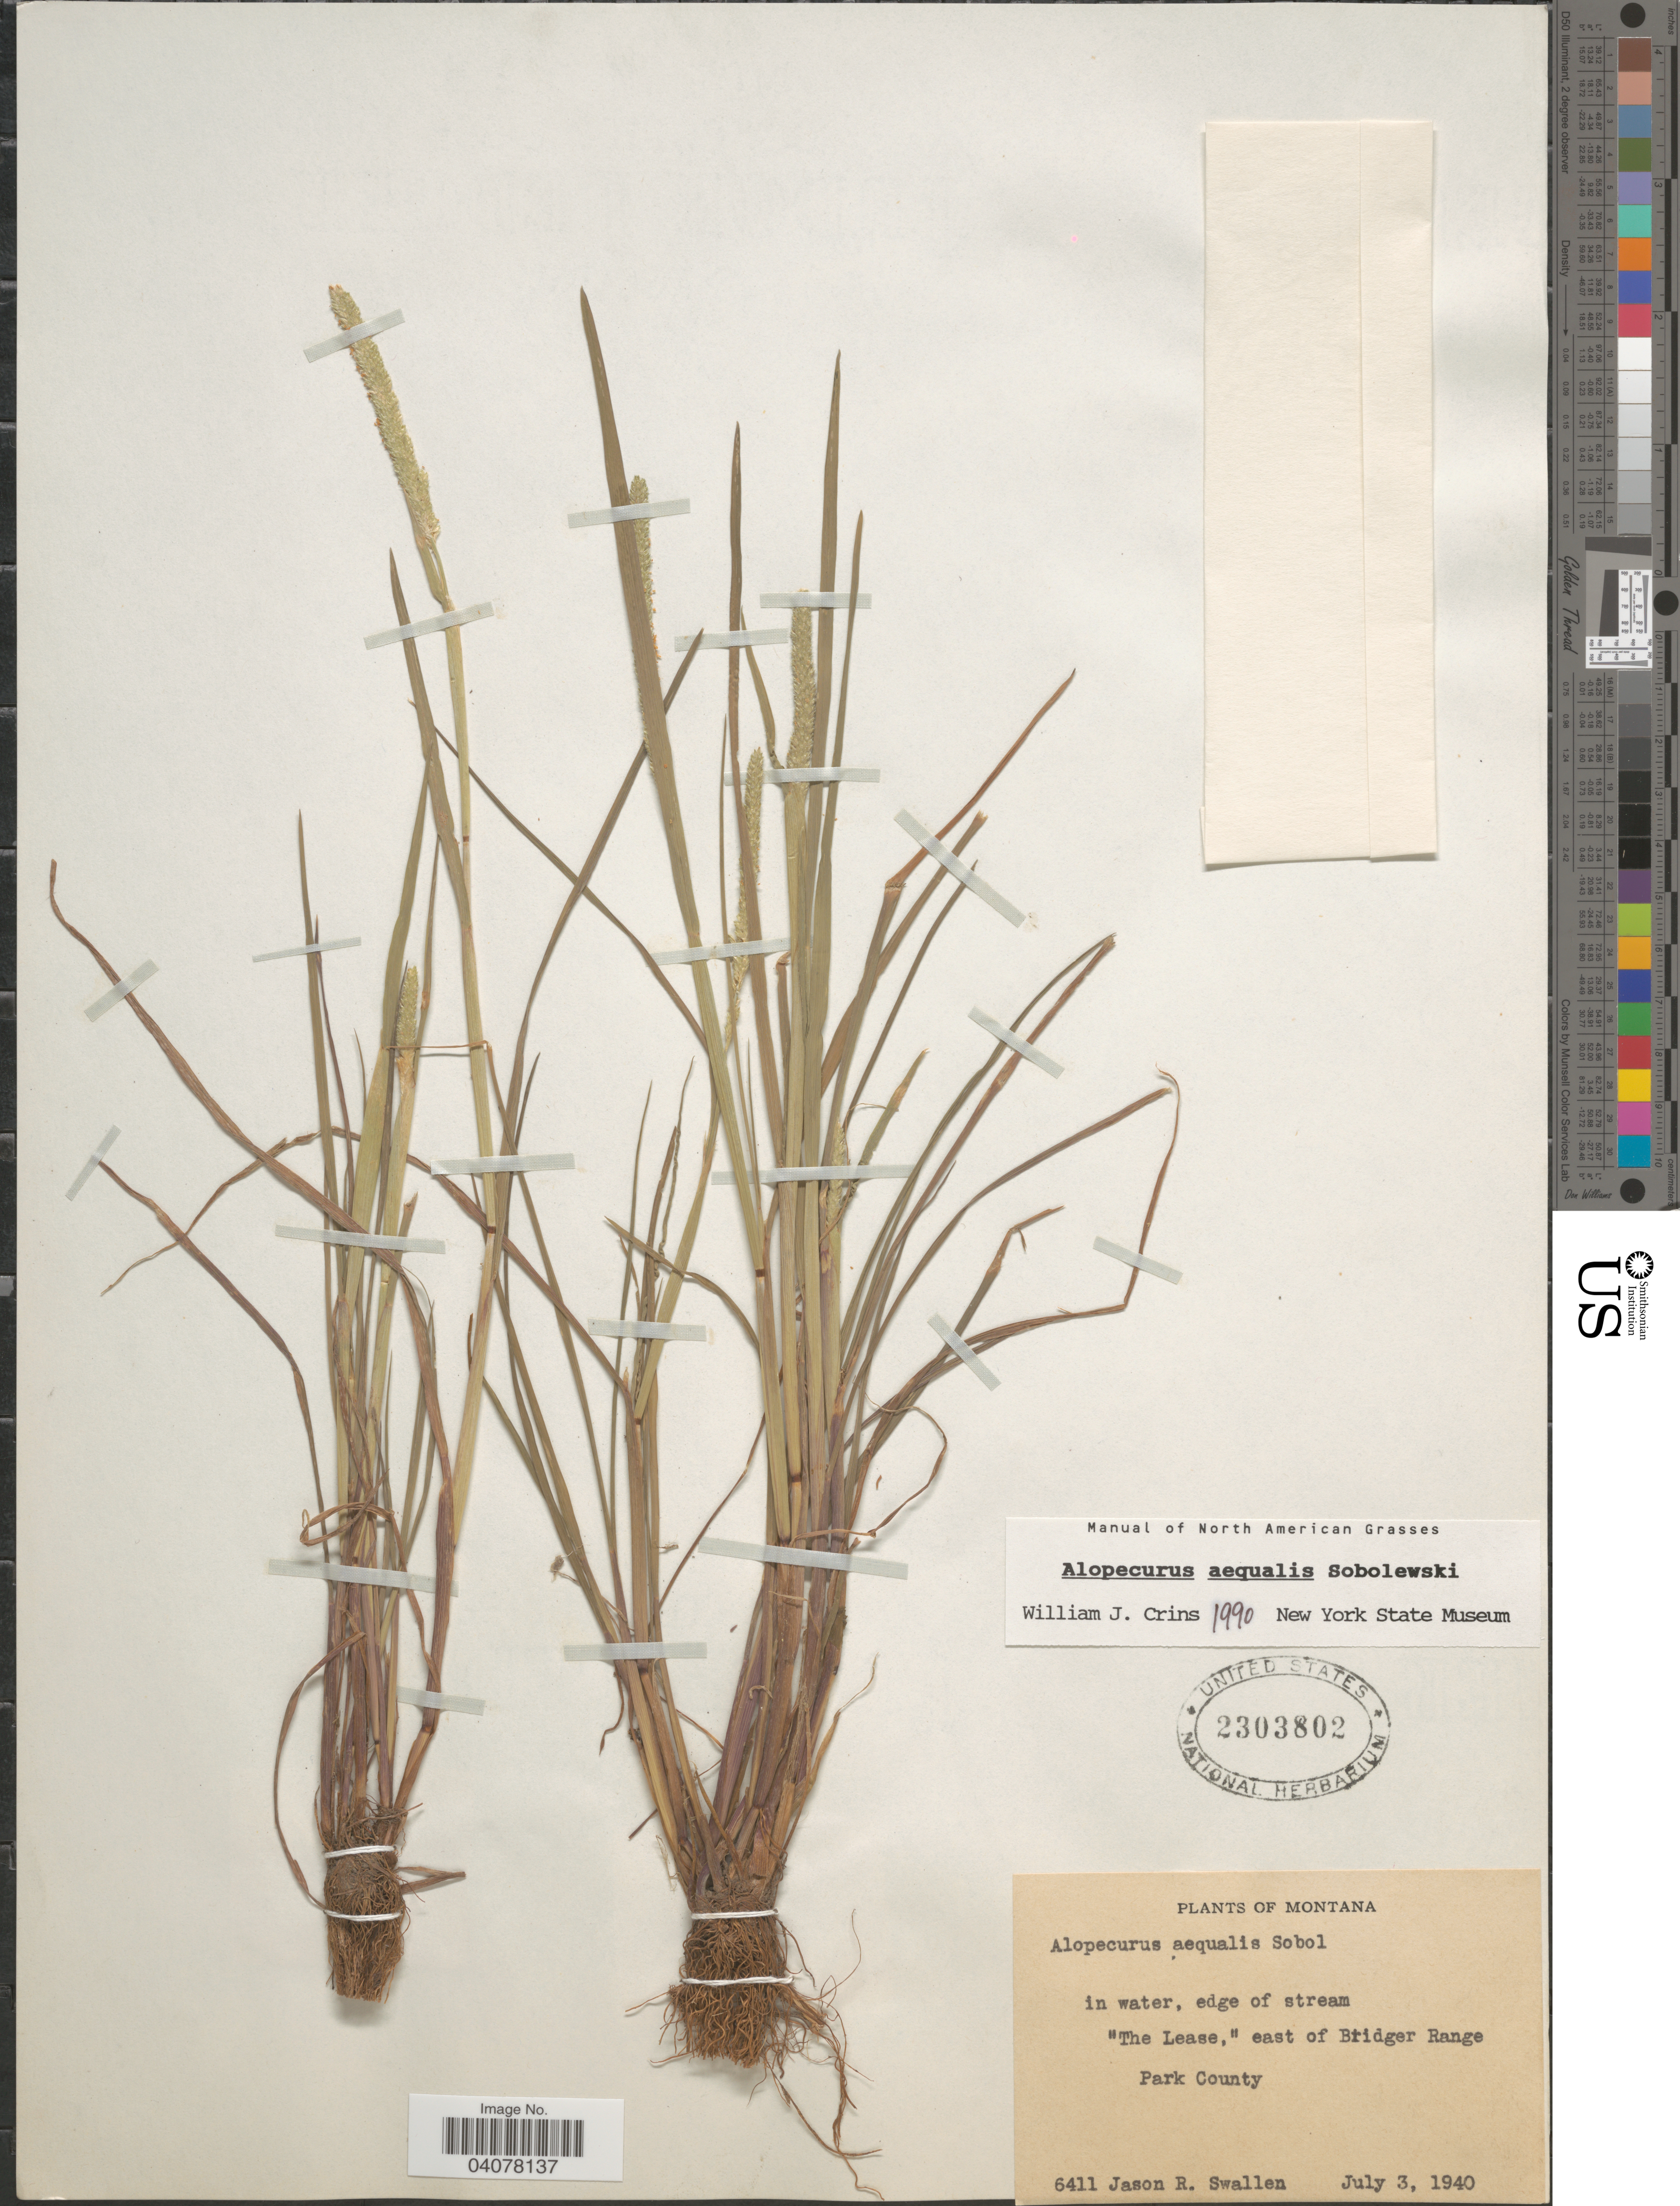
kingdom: Plantae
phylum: Tracheophyta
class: Liliopsida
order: Poales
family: Poaceae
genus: Alopecurus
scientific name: Alopecurus aequalis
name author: Sobol.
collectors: J. R. Swallen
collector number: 6411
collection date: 1940-07-03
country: United States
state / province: Montana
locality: In water, edge of stream "The Lease", east of Bridger Range. Park County.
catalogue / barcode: US 2303802